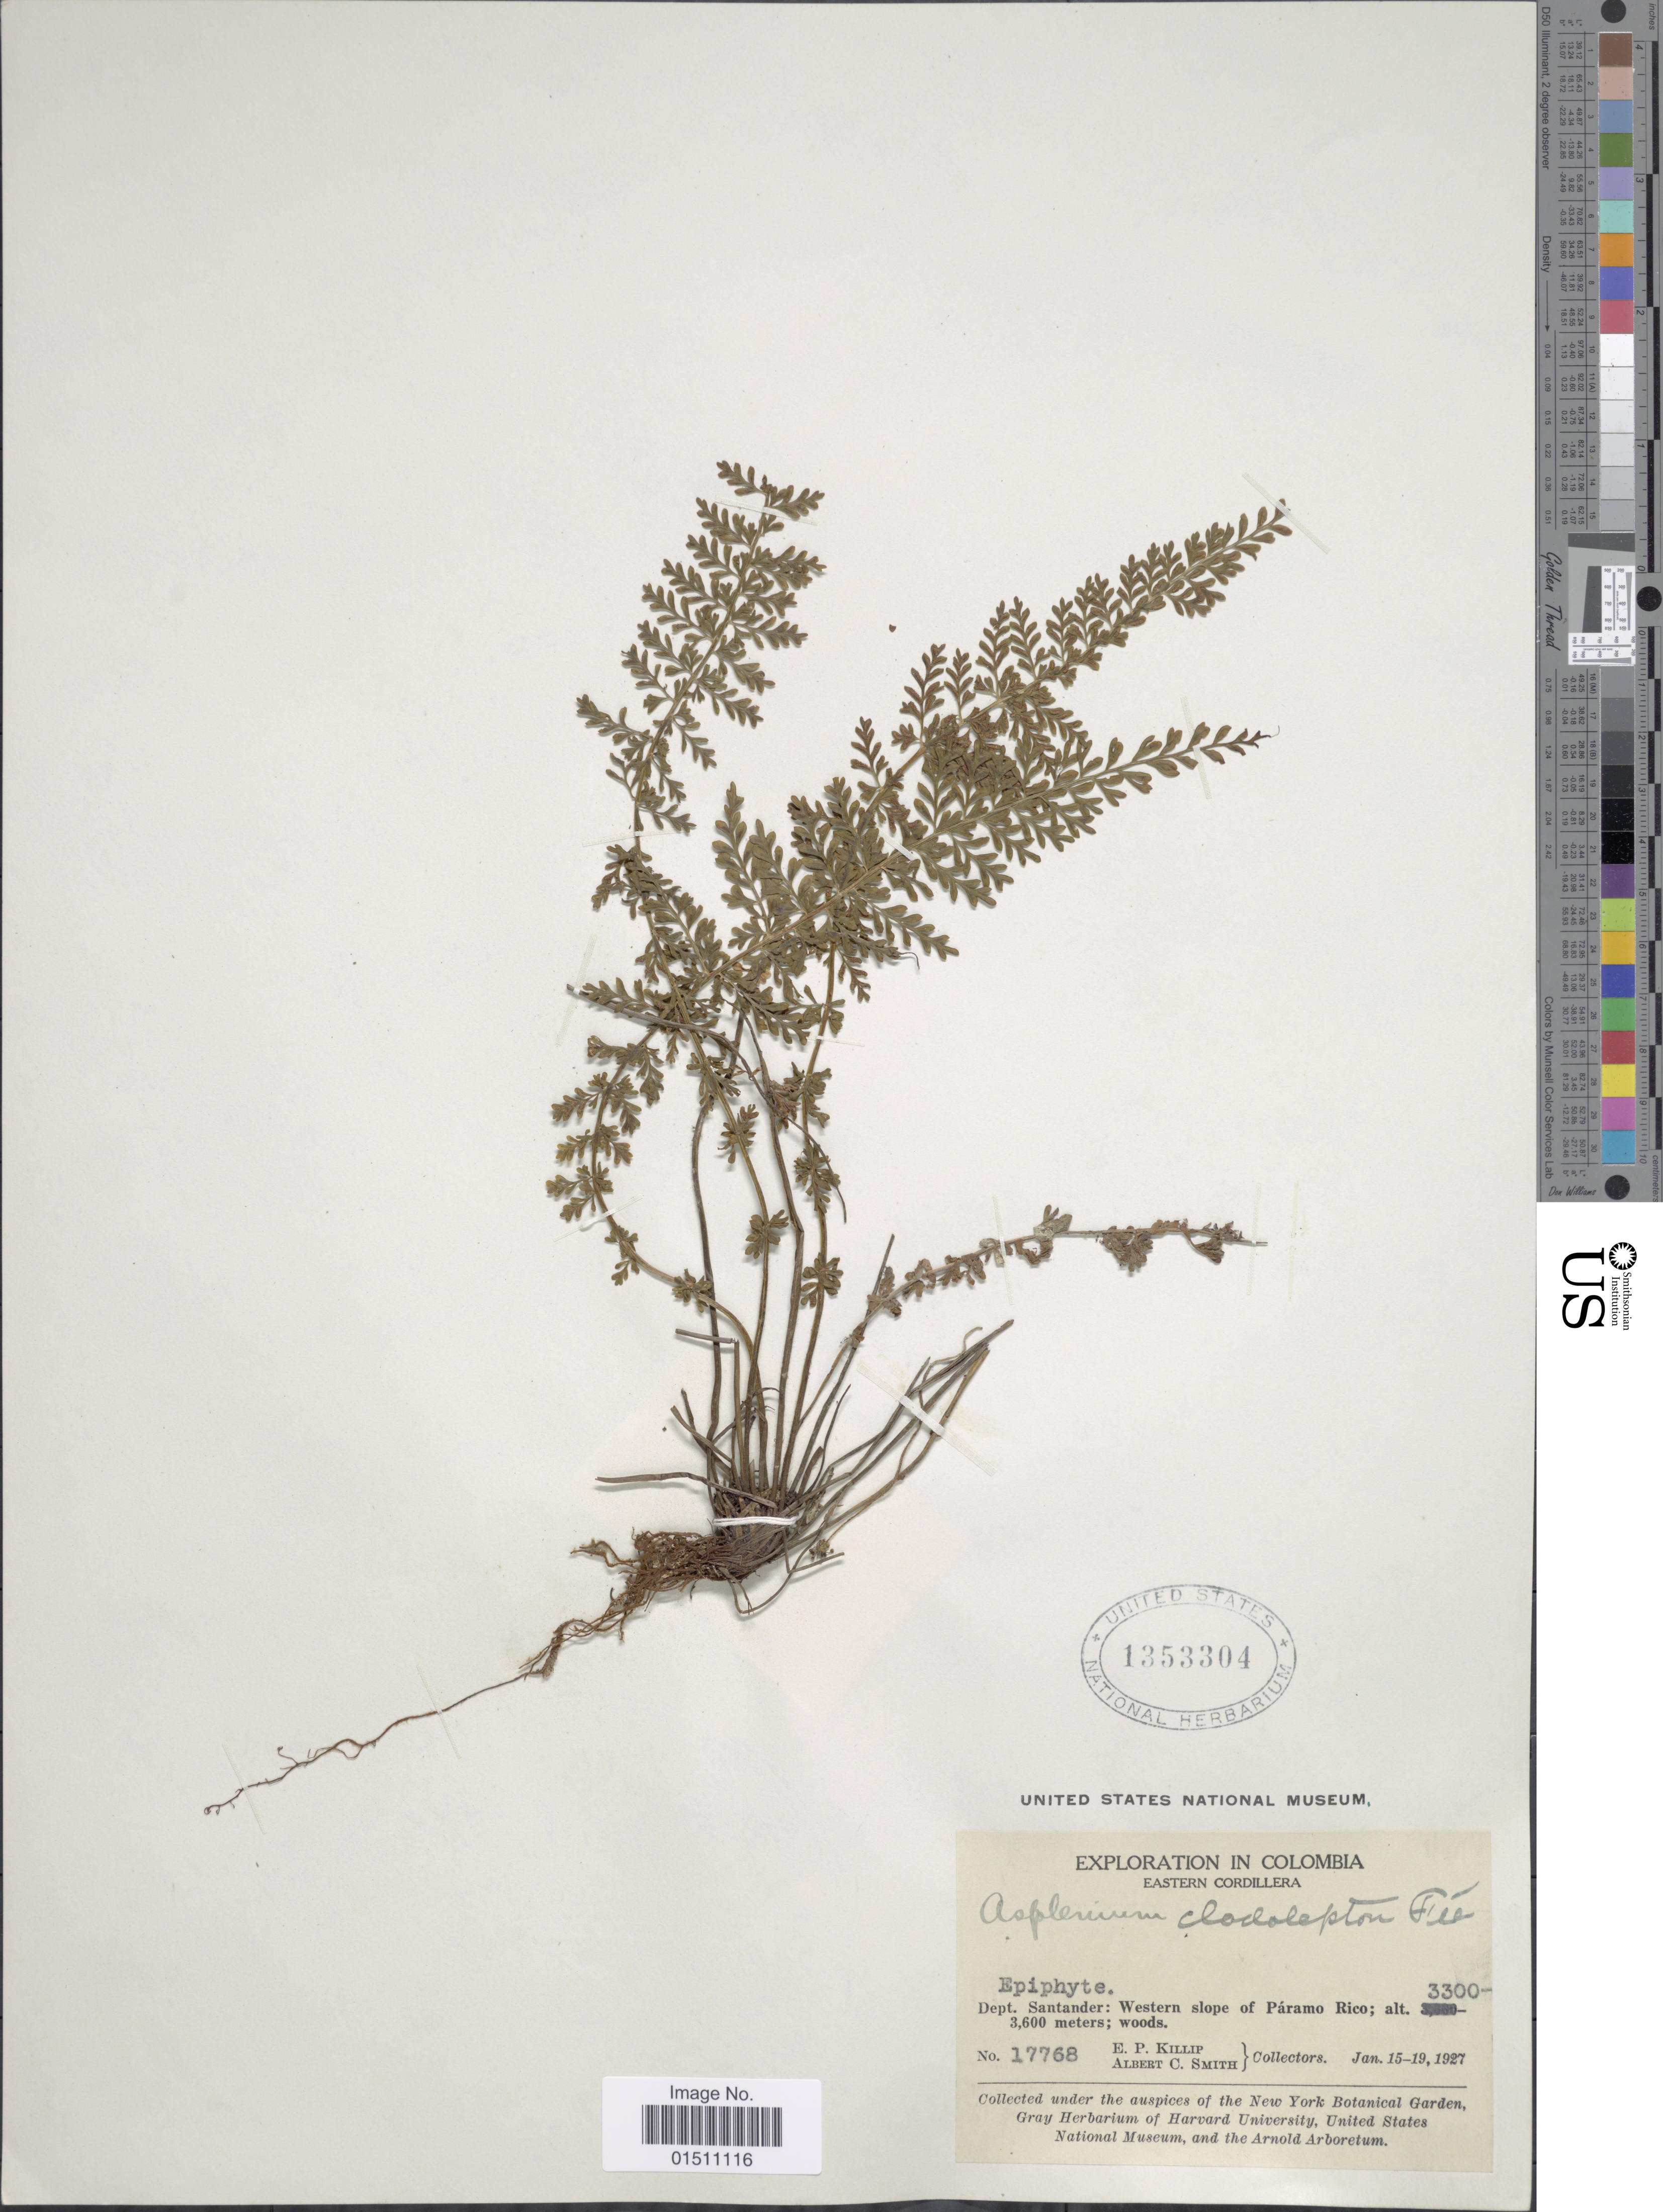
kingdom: Plantae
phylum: Tracheophyta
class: Polypodiopsida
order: Polypodiales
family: Aspleniaceae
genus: Asplenium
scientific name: Asplenium haenkeanum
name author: (C. Presl) Hieron.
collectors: E. P. Killip & A. C. Smith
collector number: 17768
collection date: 1927-01-15/1927-01-19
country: Colombia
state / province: Santander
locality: Colombia, Eastern Cordillera, Dept. Santander: Western slope of Páramo Rico.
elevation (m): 3300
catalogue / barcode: US 1353304